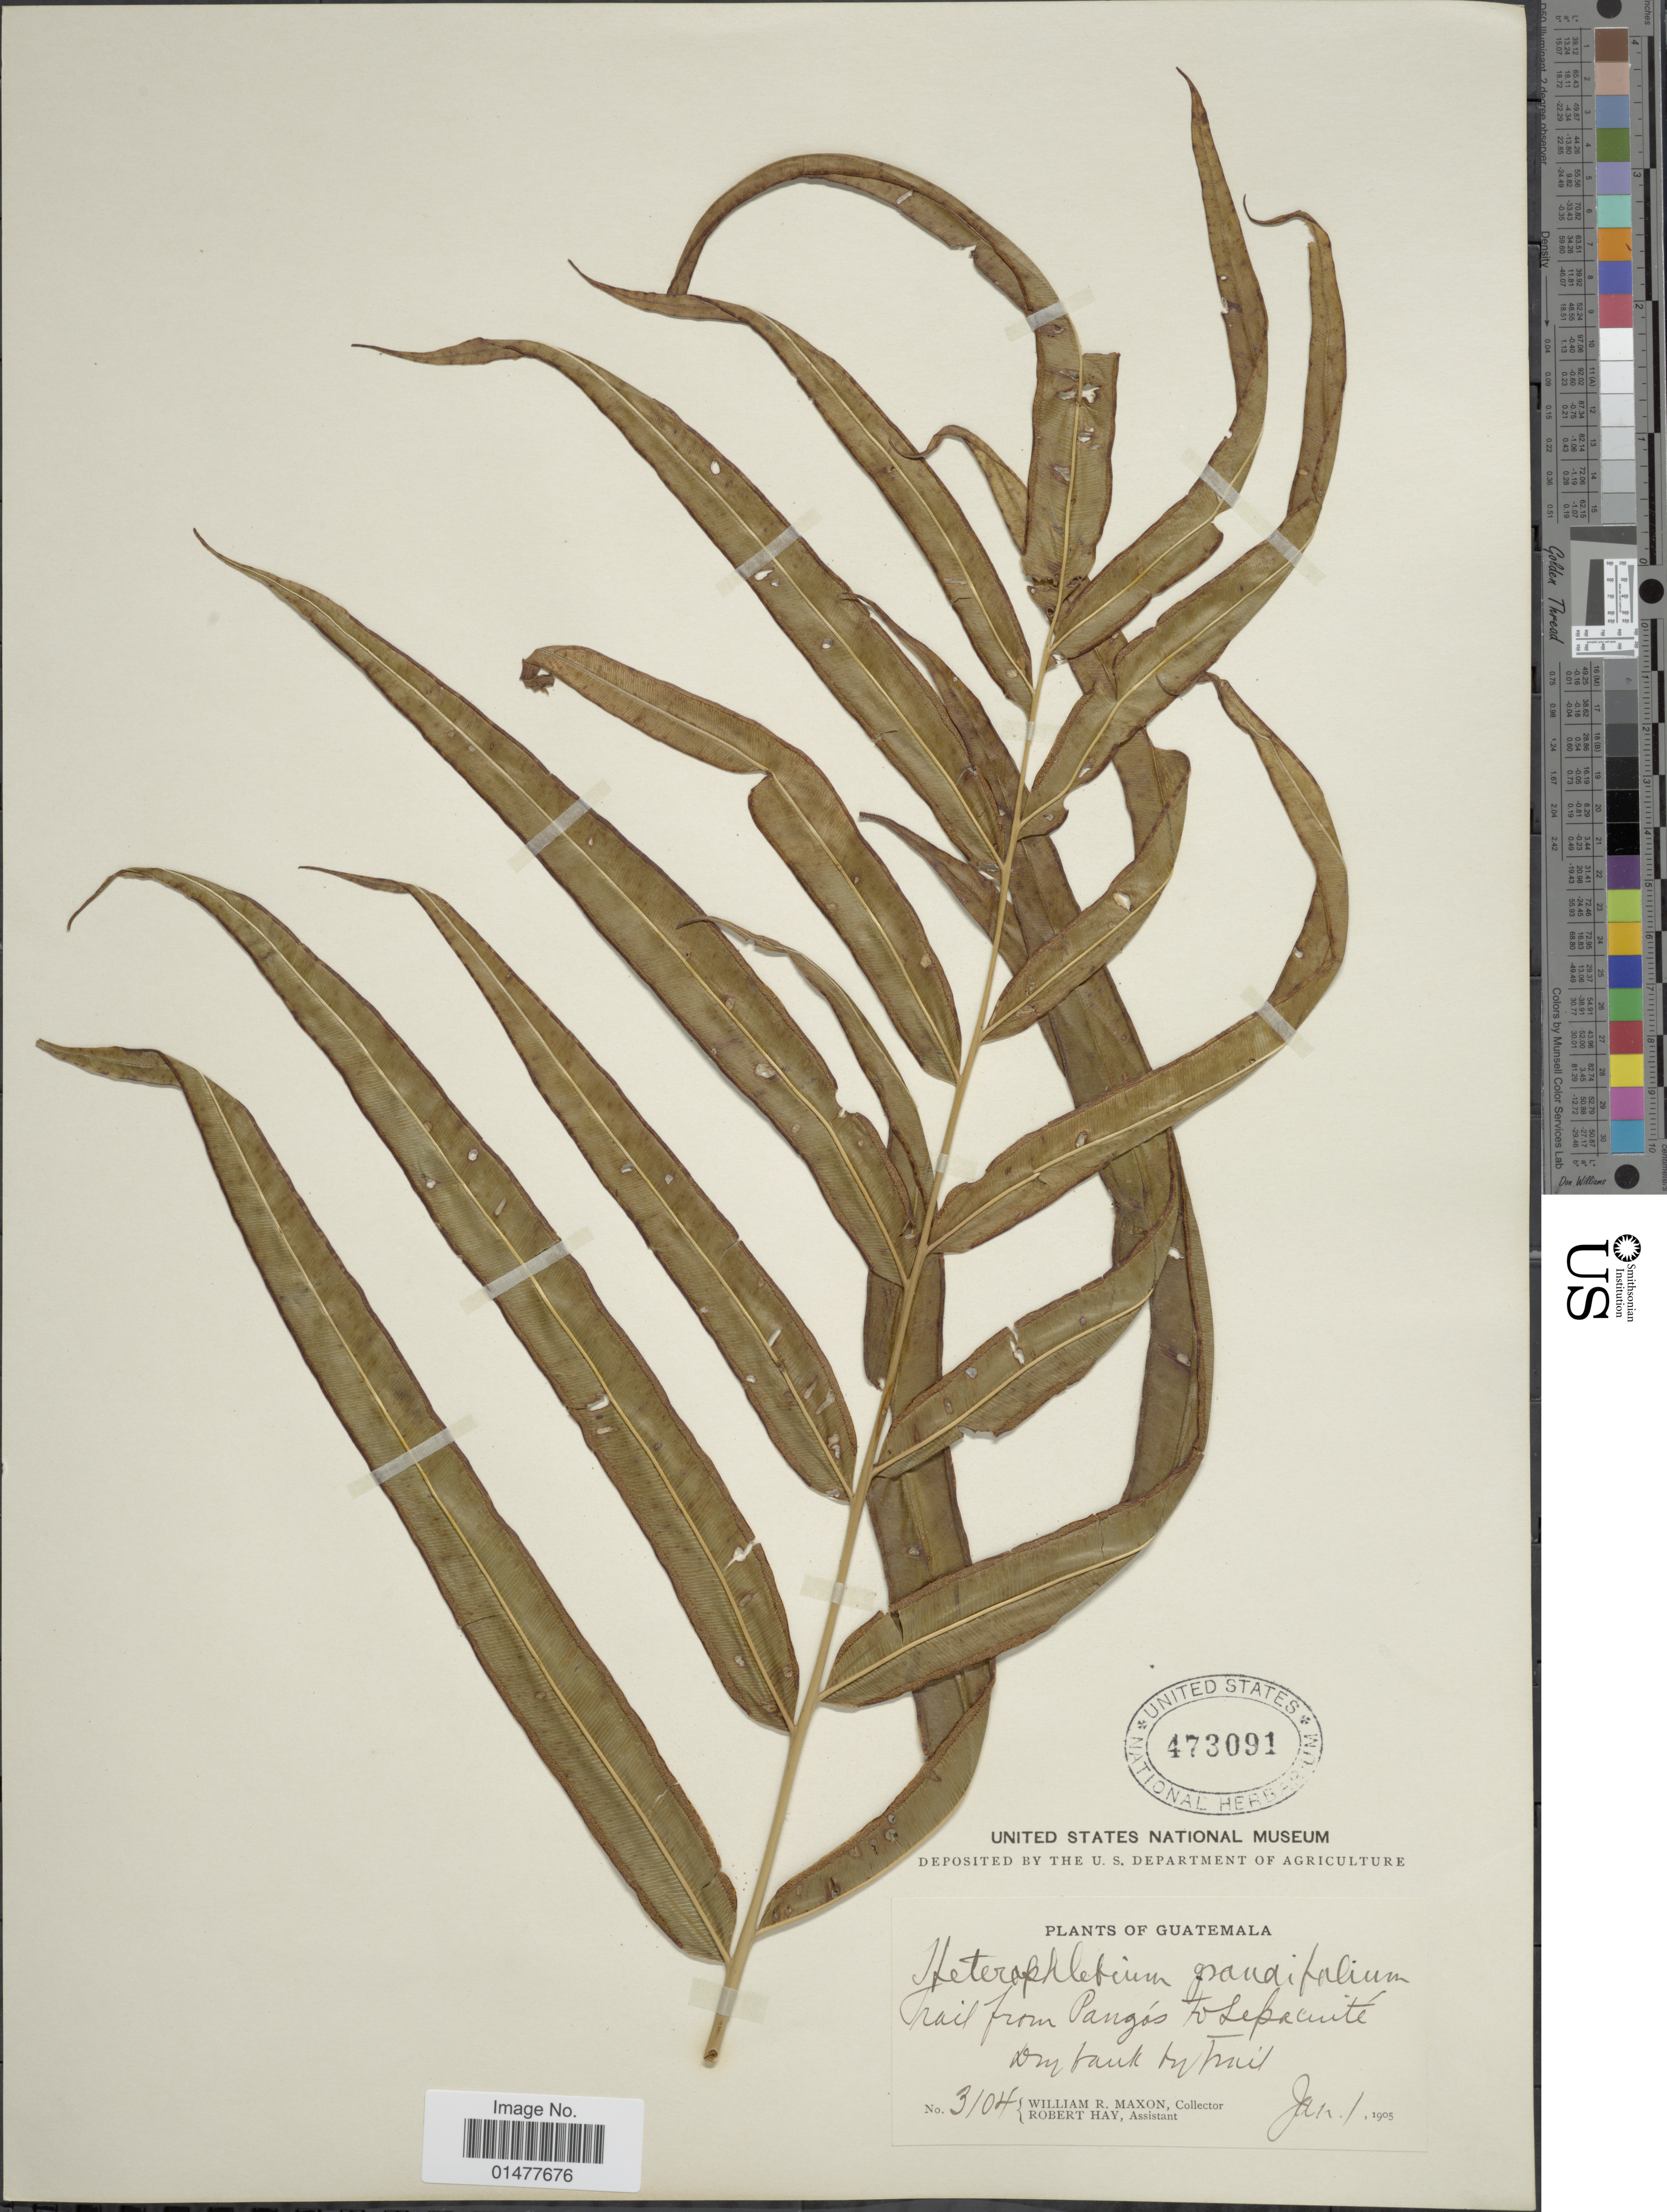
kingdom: Plantae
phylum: Tracheophyta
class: Polypodiopsida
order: Polypodiales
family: Pteridaceae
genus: Pteris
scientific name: Pteris grandifolia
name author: L.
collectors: W. R. Maxon & R. H. Hay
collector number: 3104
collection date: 1905-01-01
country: Guatemala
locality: Trail from Pangás to Sepacuite, dry bank by trail.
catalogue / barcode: US 473091